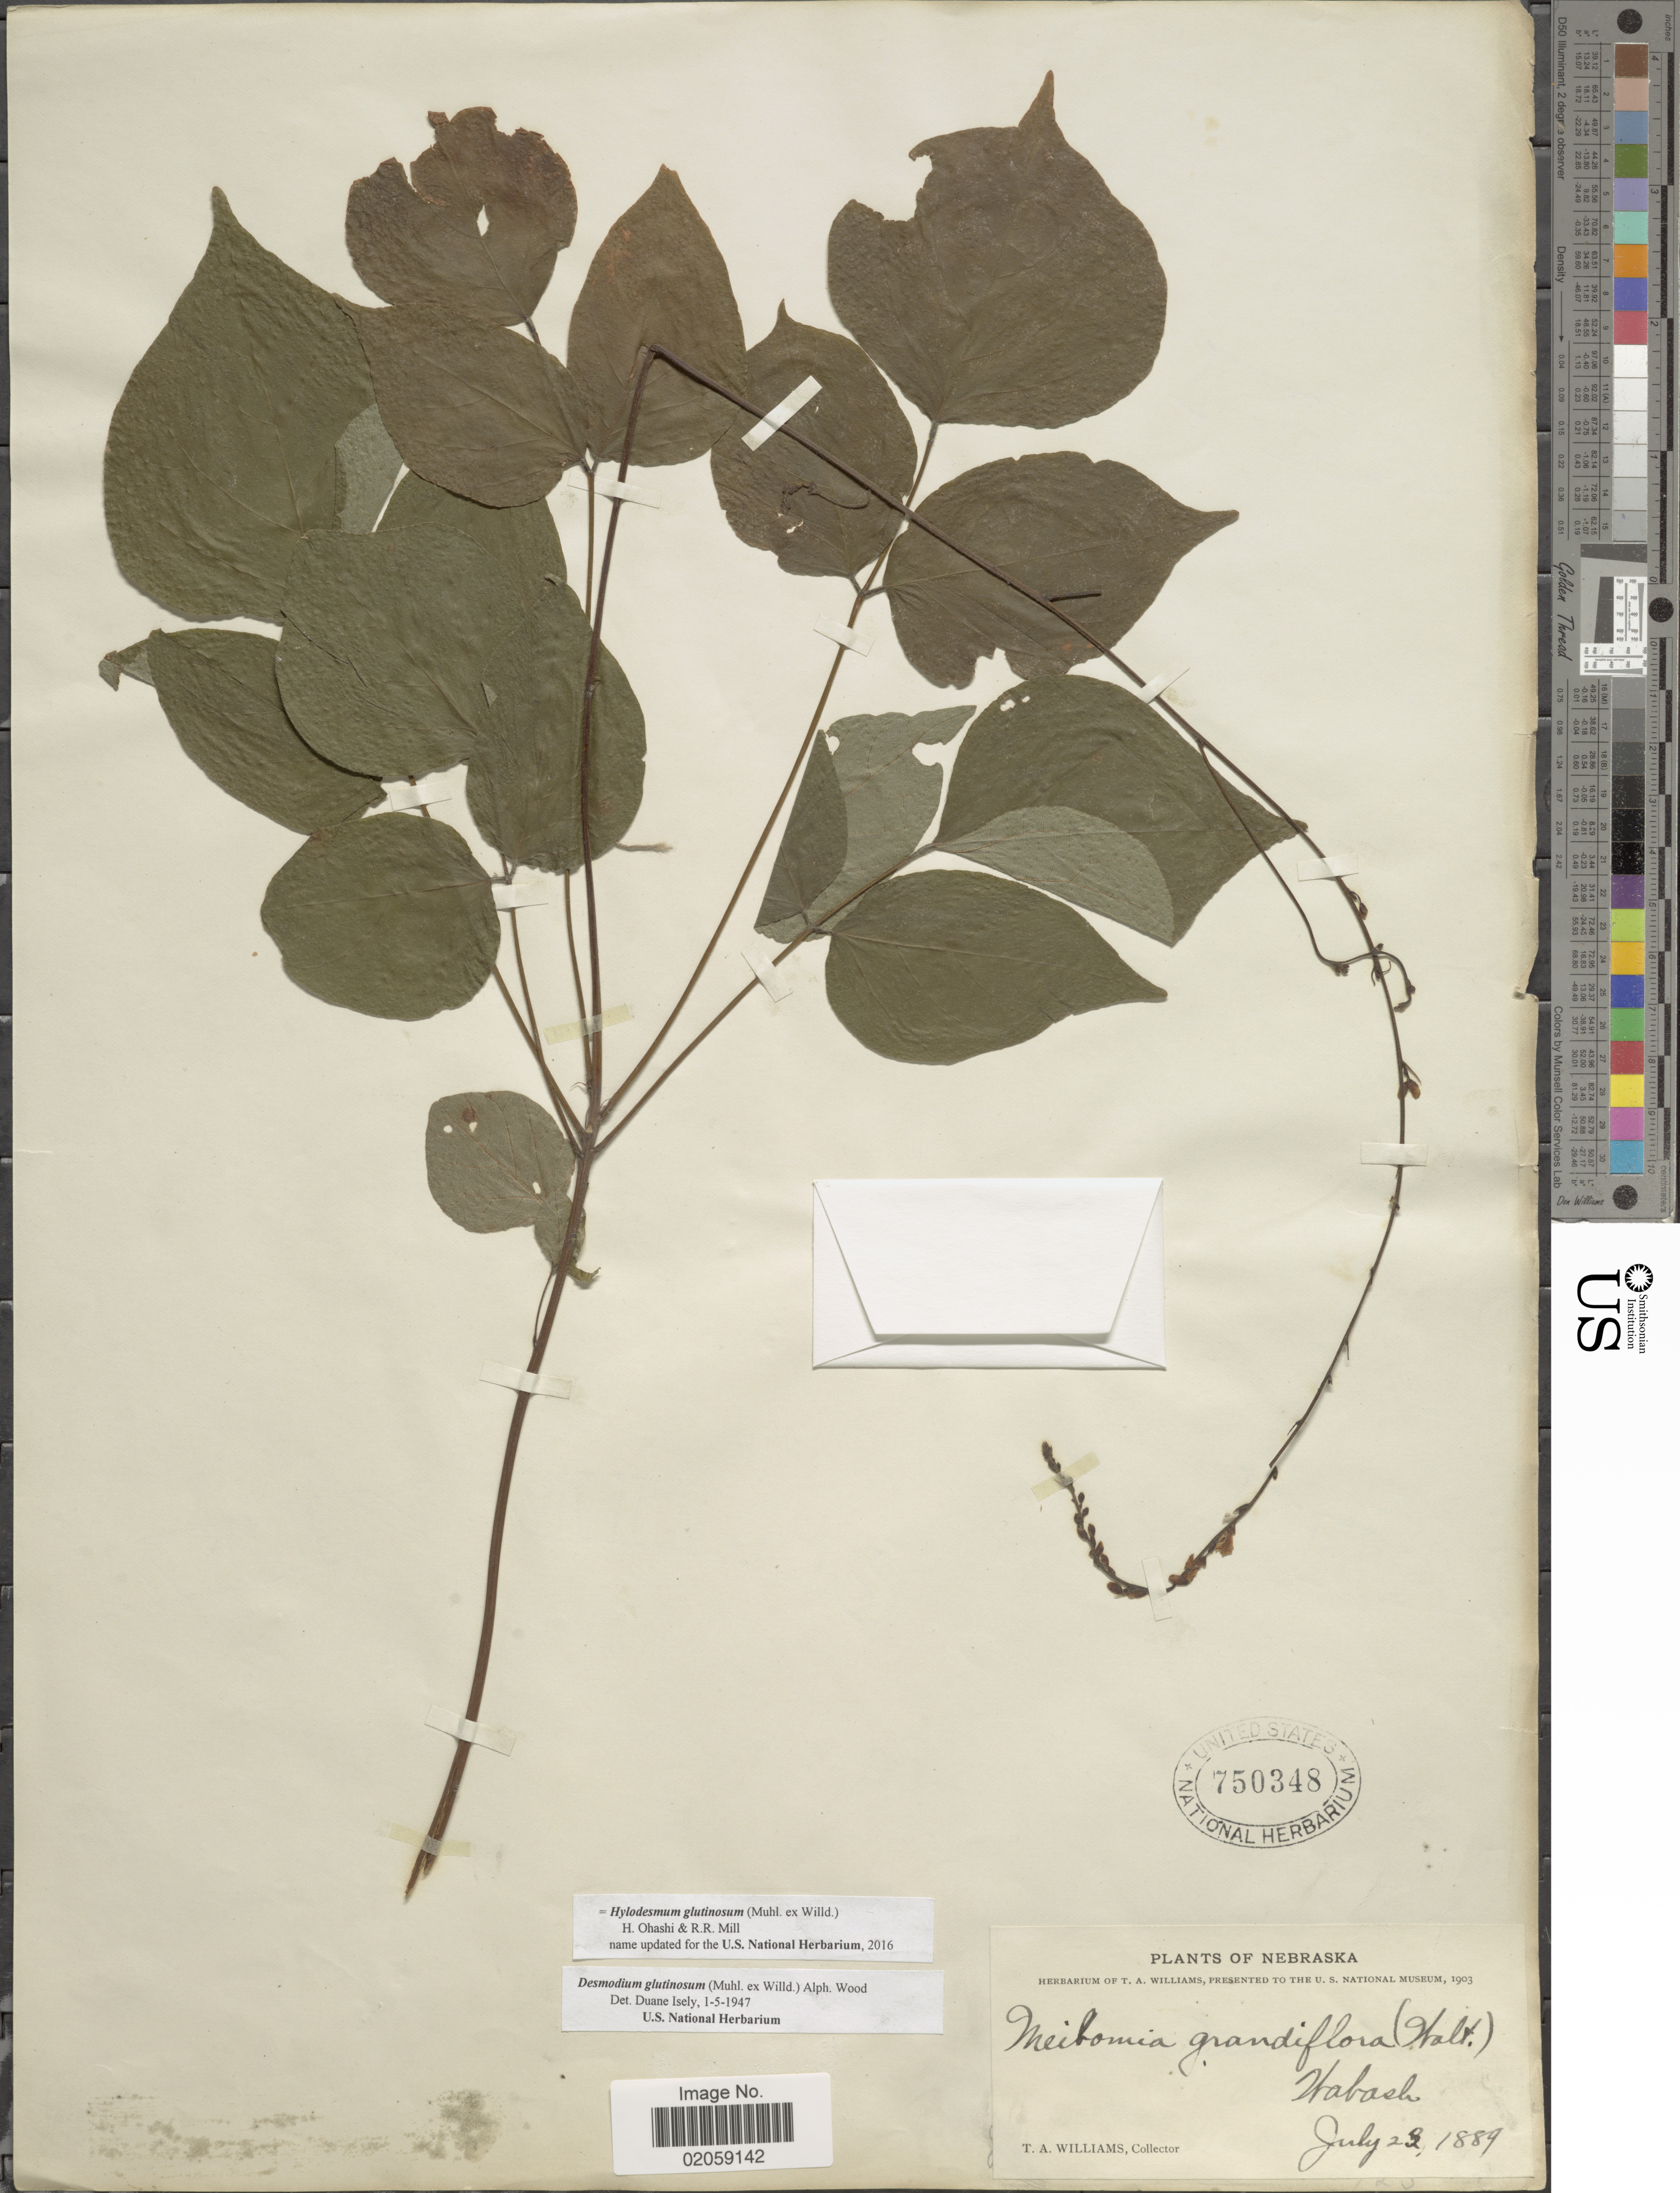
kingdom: Plantae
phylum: Tracheophyta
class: Magnoliopsida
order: Fabales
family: Fabaceae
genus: Hylodesmum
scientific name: Hylodesmum glutinosum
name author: (Muhl. ex Willd.) H. Ohashi & R.R. Mill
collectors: T. A. Williams (herbarium)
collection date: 1889-07-23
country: United States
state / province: Nebraska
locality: Wabash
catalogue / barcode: US 750348